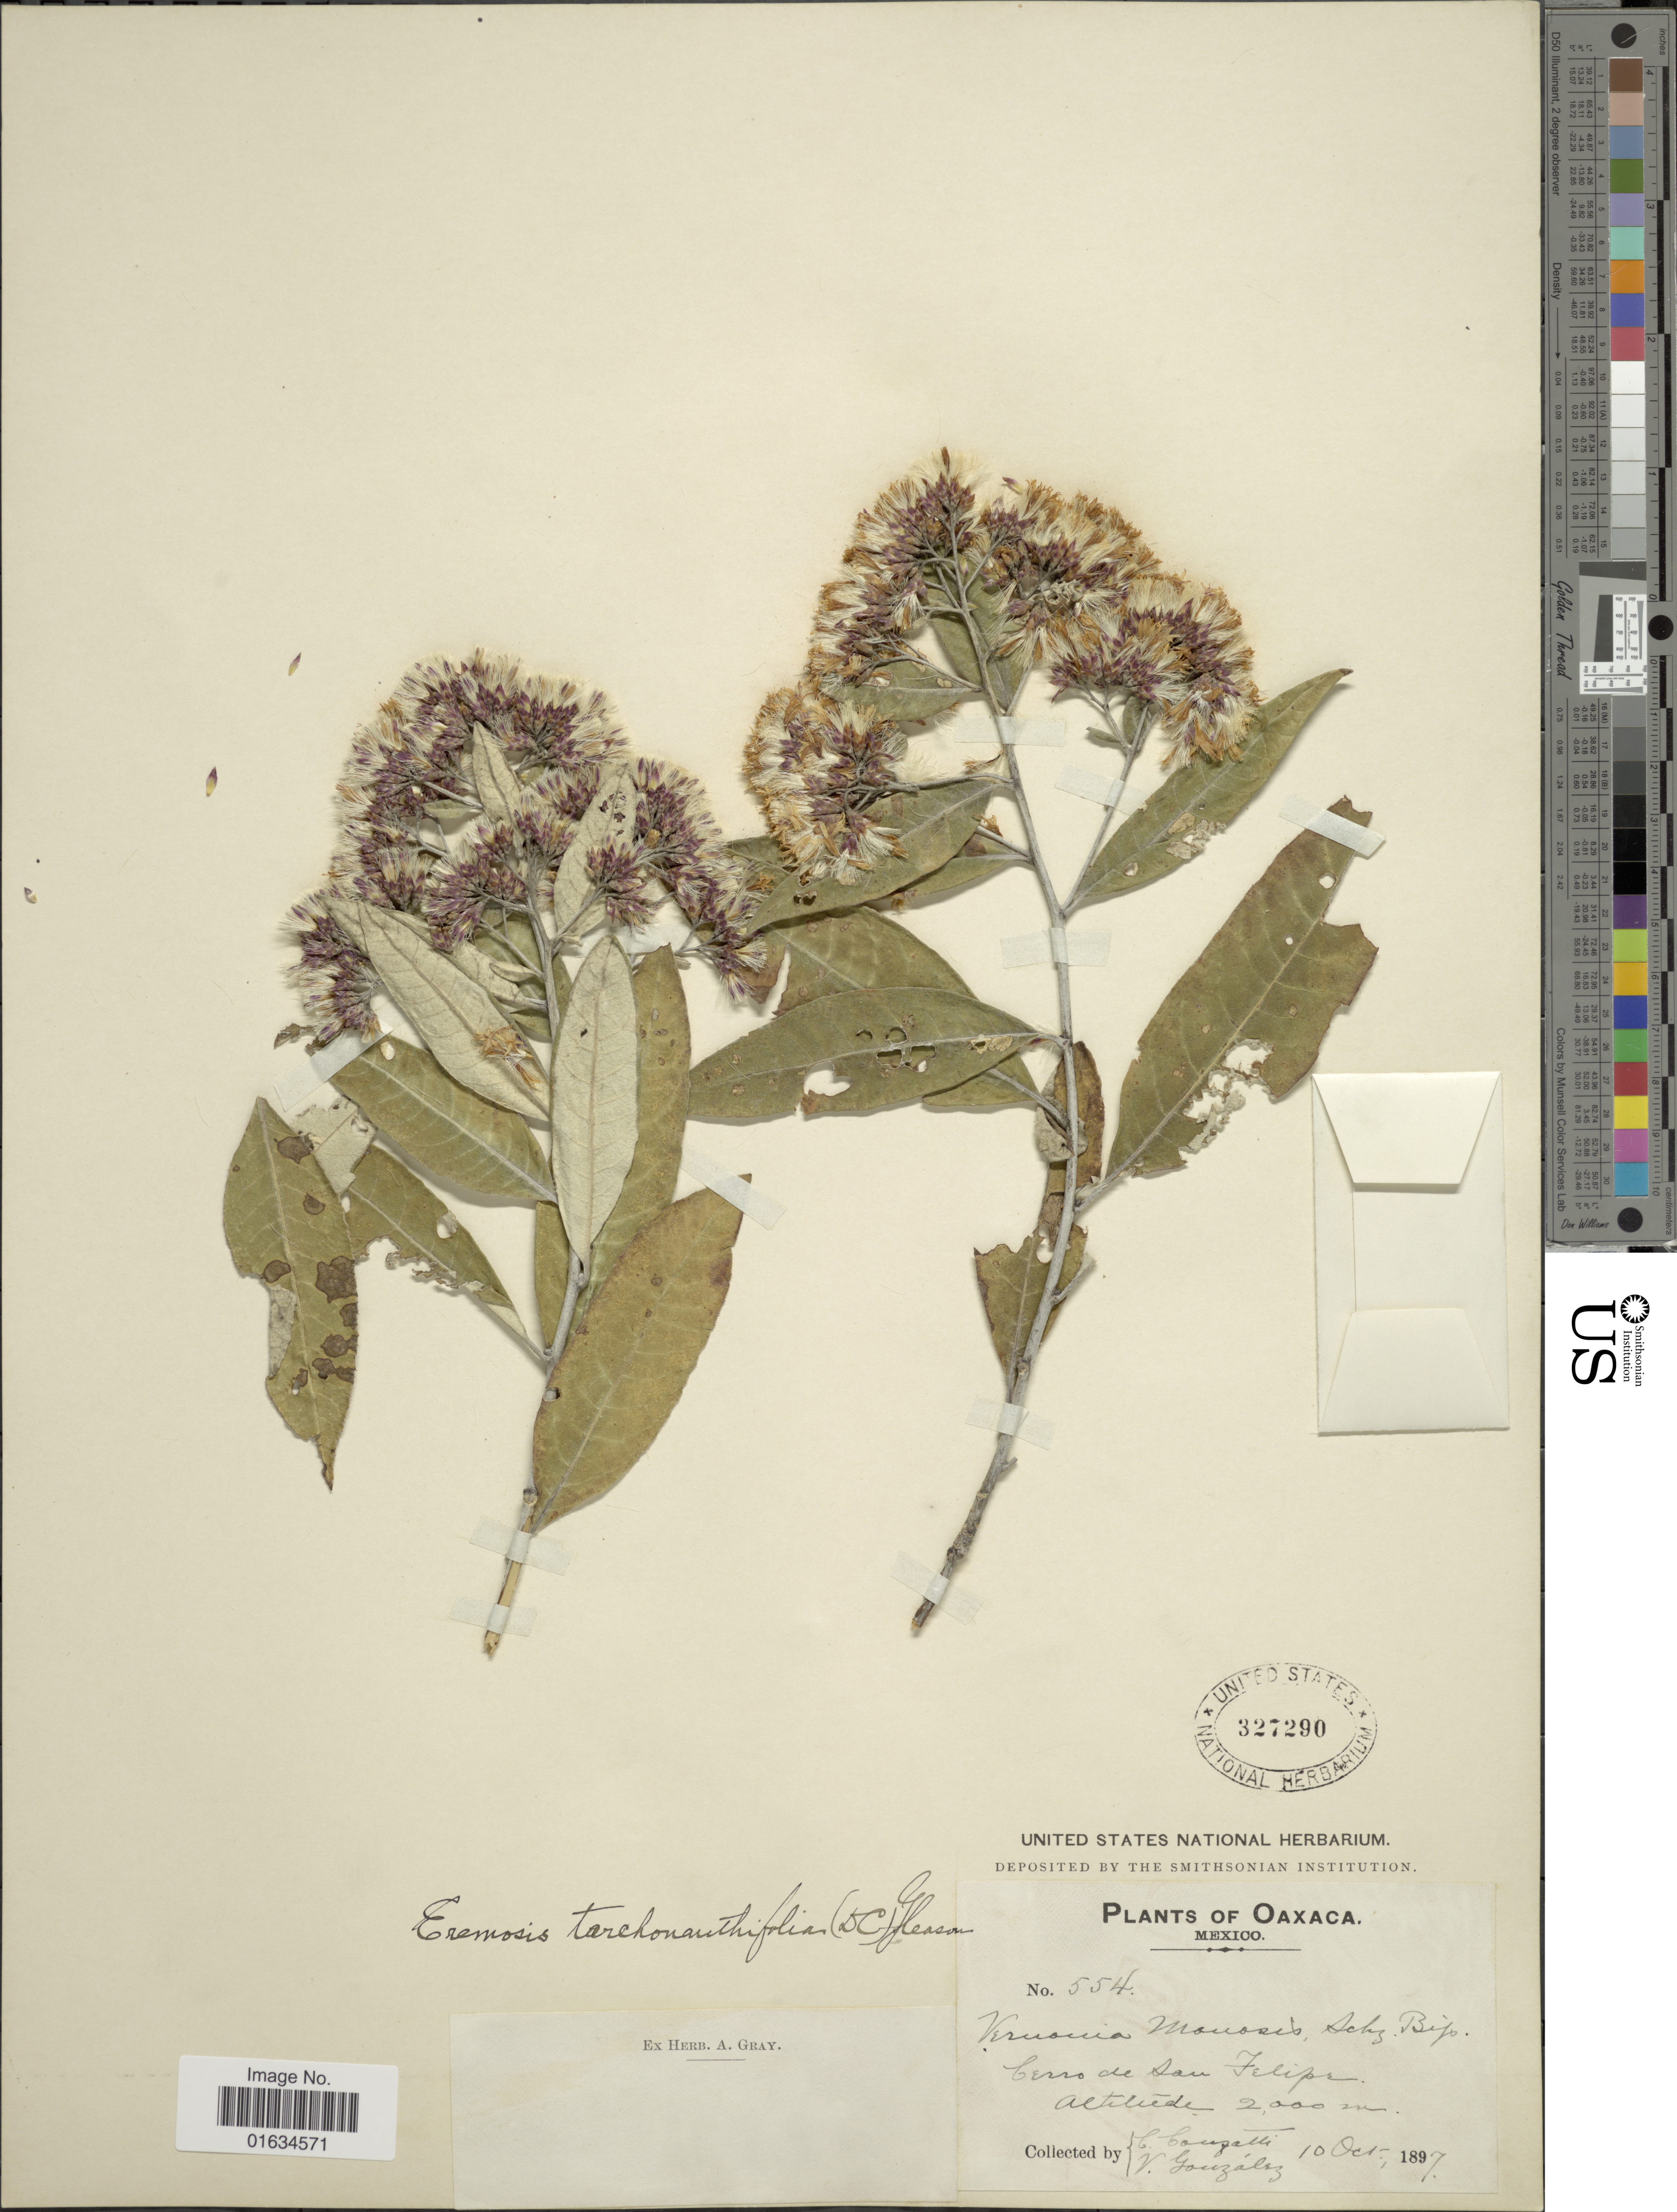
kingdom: Plantae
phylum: Tracheophyta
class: Magnoliopsida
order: Asterales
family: Asteraceae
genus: Eremosis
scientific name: Eremosis tarchonanthifolia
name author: (DC.) Gleason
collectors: C. Conzatti & V. Gonzalez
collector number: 554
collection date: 1897-10-10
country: Mexico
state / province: Oaxaca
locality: Cerro de San Felipe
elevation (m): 2000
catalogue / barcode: US 327290